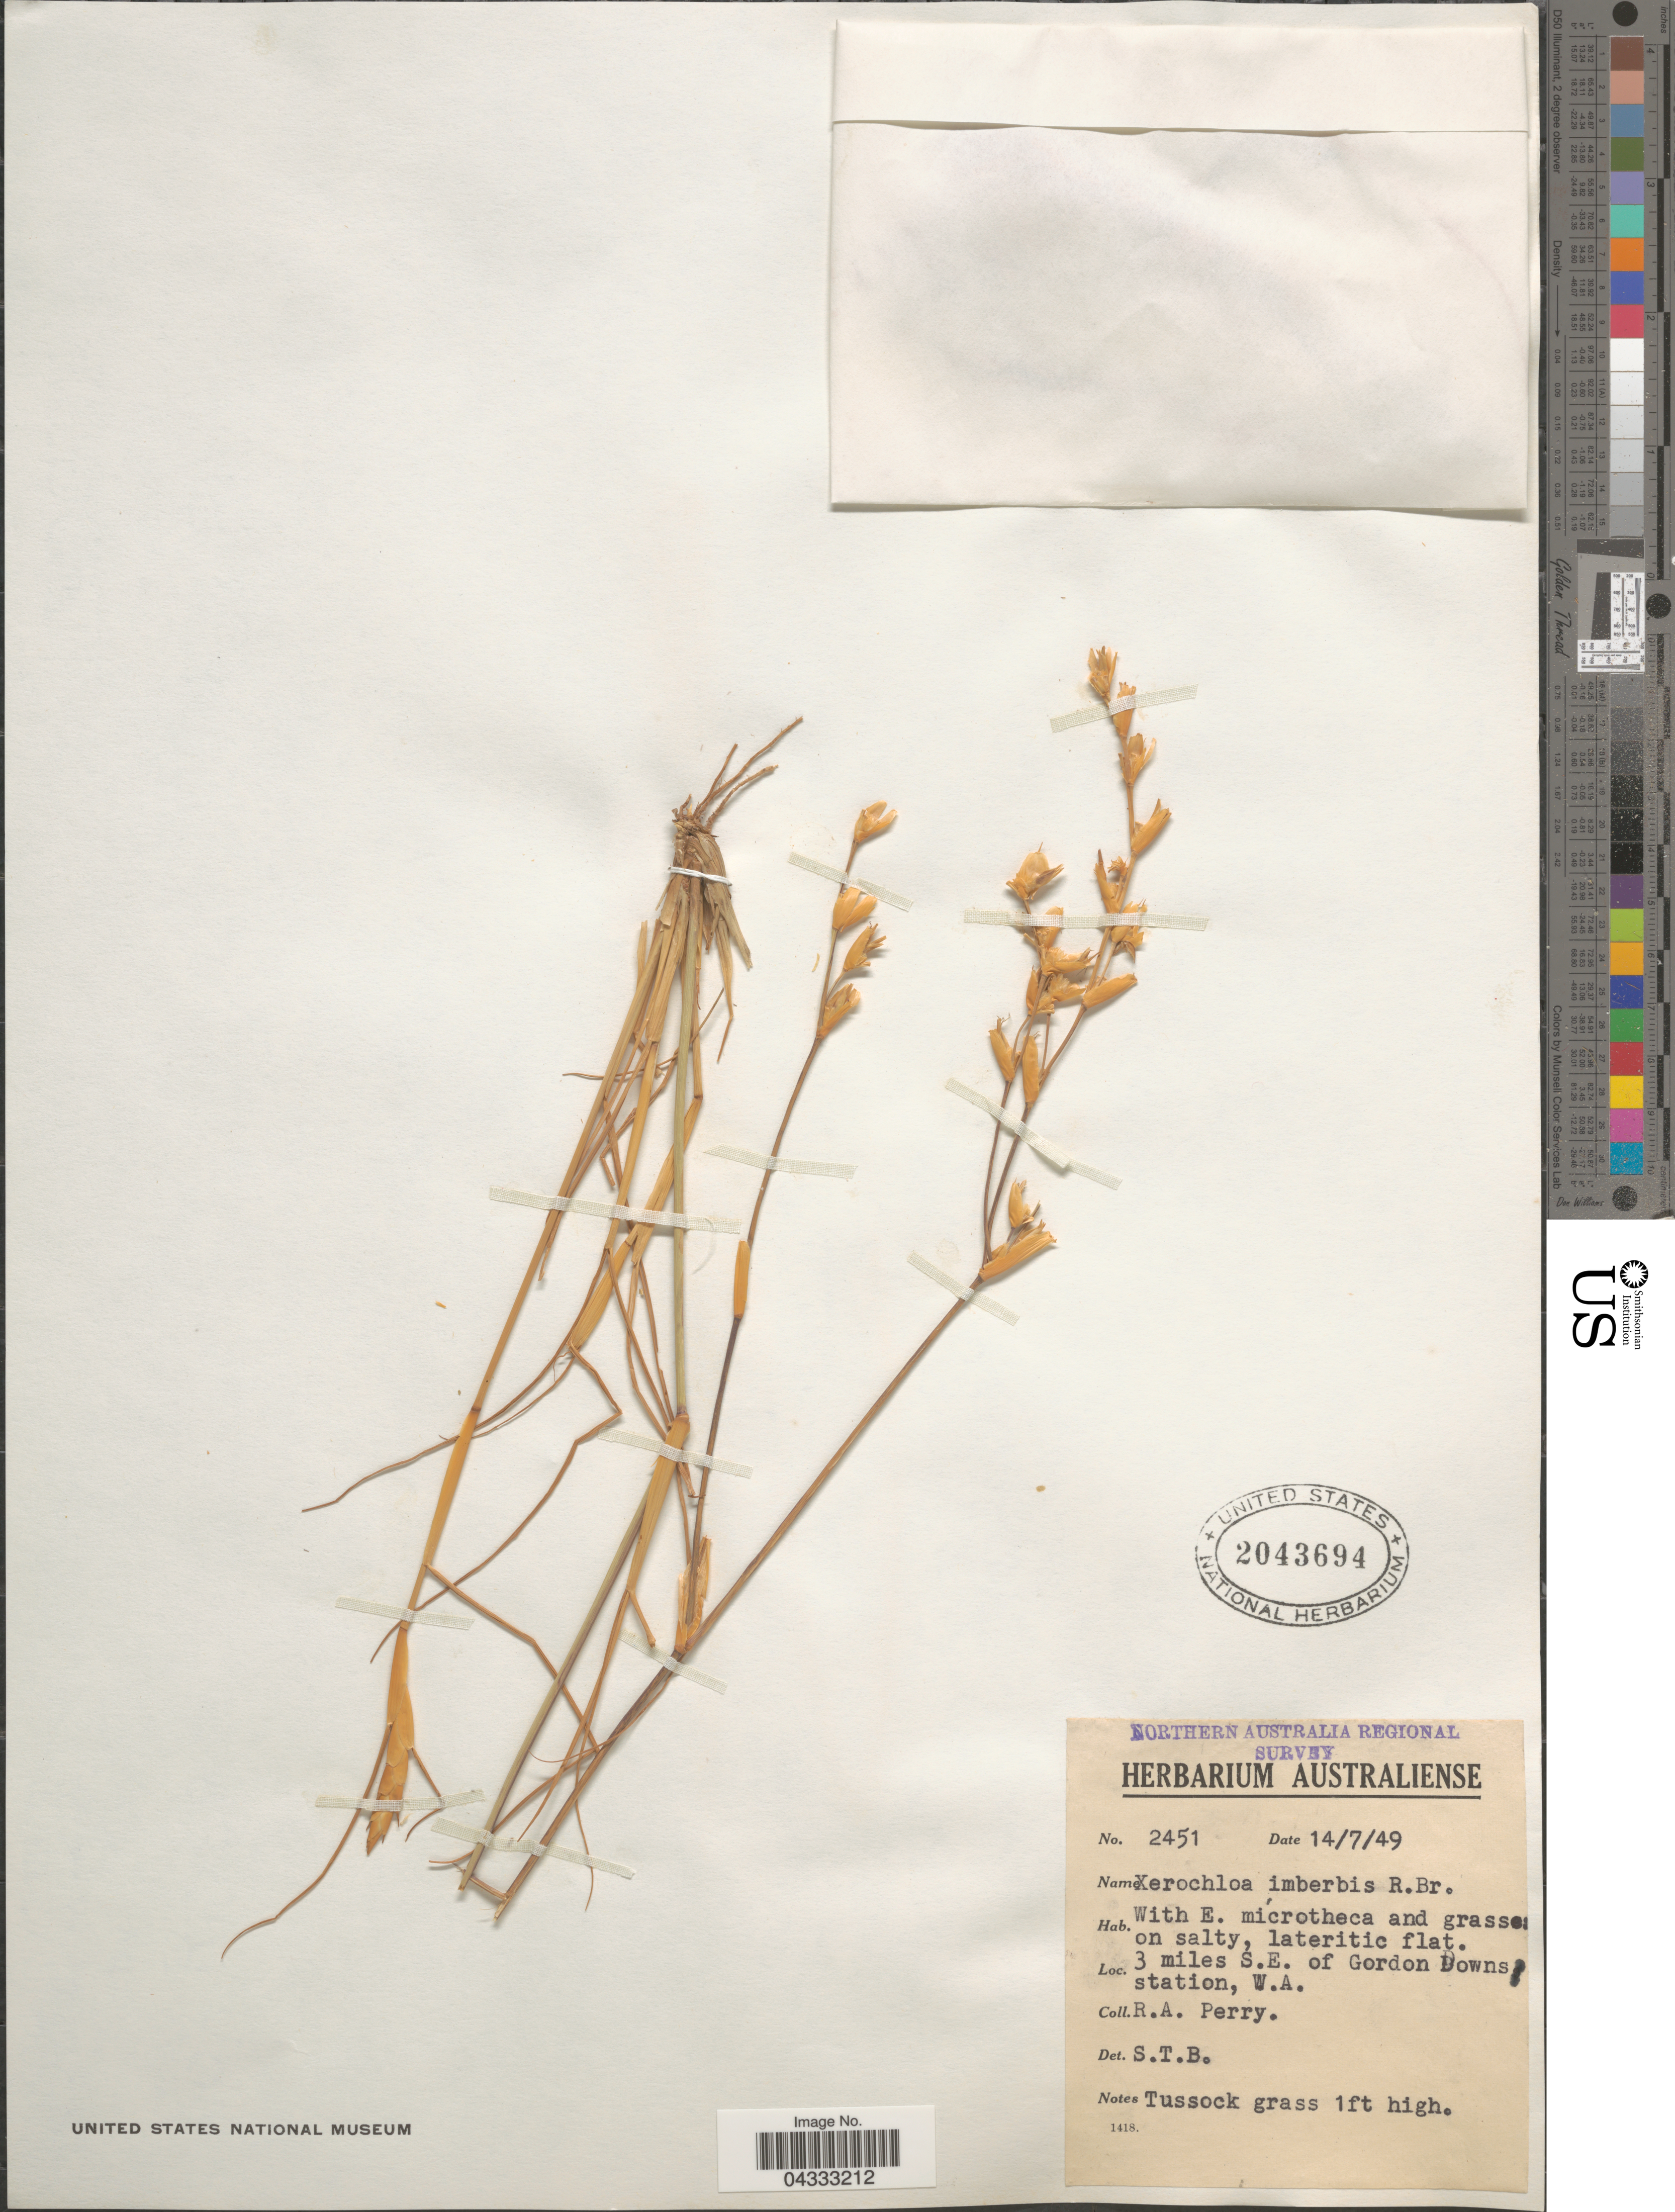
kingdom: Plantae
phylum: Tracheophyta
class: Liliopsida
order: Poales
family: Poaceae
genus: Xerochloa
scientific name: Xerochloa imberbis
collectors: Perry, R. A.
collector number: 2451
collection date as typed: Transcribed d/m/y: 14/7/49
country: Australia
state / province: Western Australia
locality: Northern Australia Regional Survey. 3 miles S.E. of Gordon Downs station.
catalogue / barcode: US 2043694